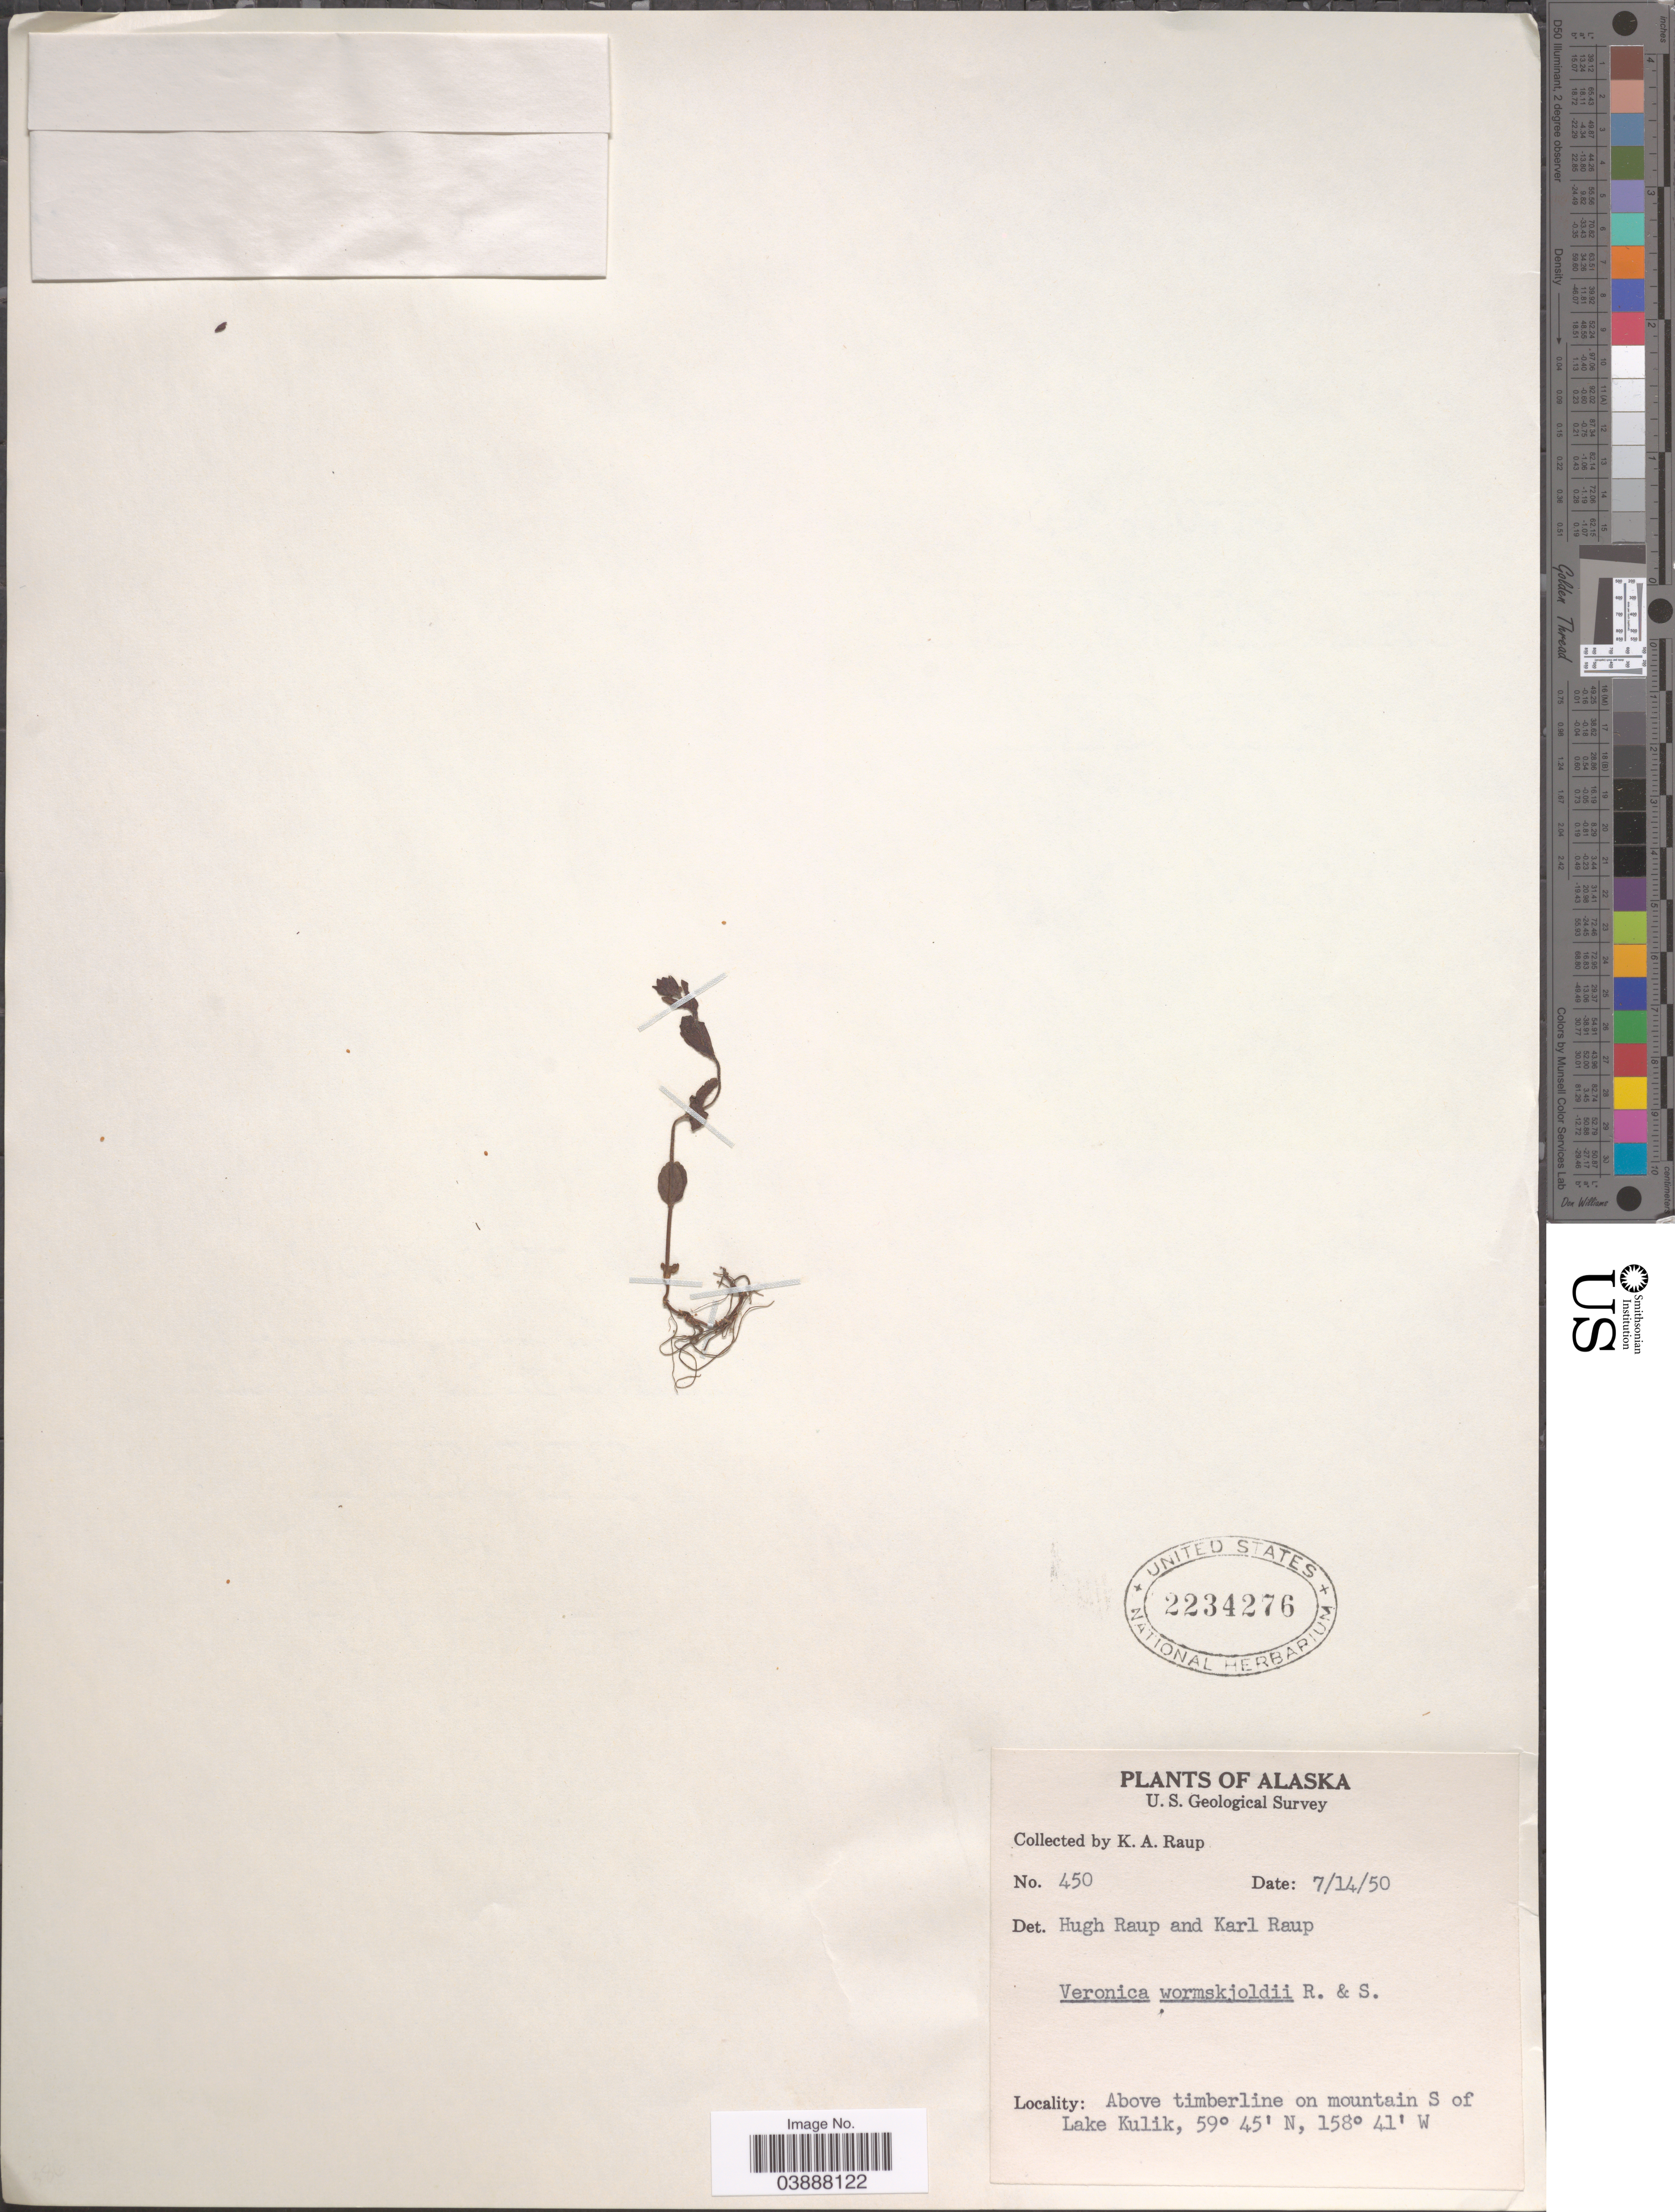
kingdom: Plantae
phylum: Tracheophyta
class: Magnoliopsida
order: Lamiales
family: Plantaginaceae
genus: Veronica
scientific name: Veronica wormskjoldii subsp. wormskjoldii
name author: Roem. & Schult.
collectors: K. Raup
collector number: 450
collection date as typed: Transcribed d/m/y: 14/7/50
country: United States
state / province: Alaska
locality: Above timberline on mountain S of Lake Kulik.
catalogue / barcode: US 2234276